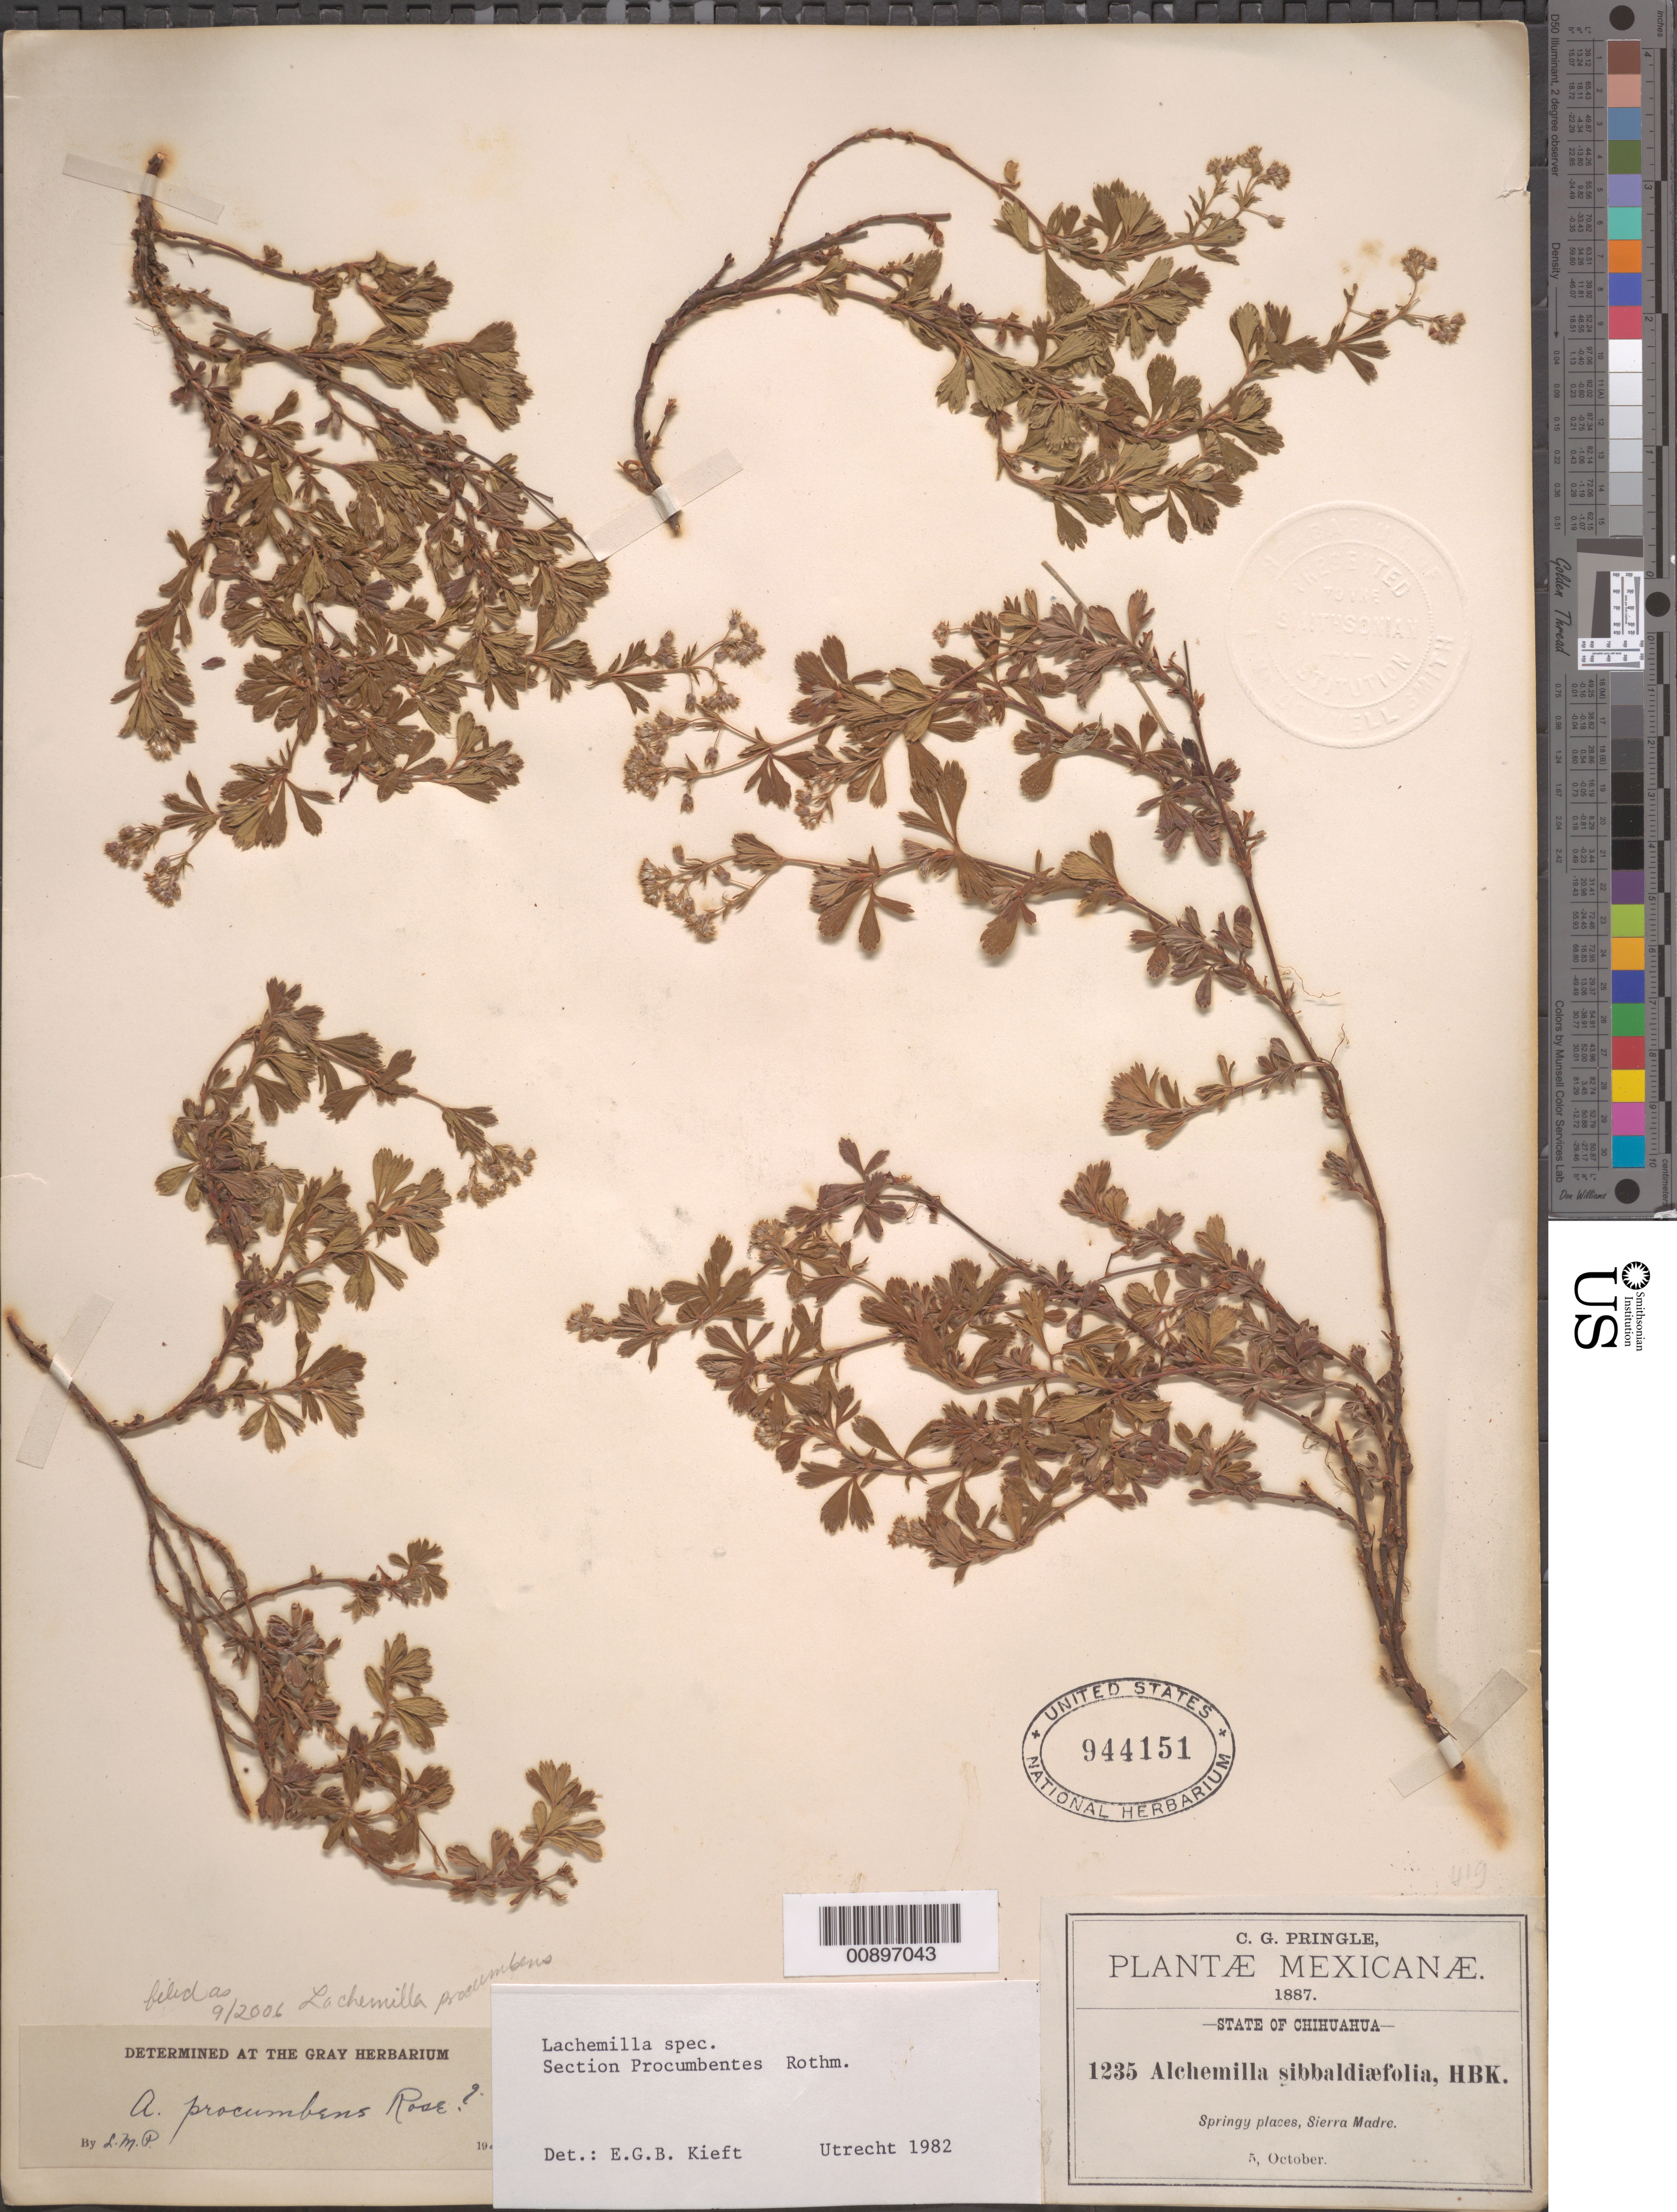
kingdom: Plantae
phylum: Tracheophyta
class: Magnoliopsida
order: Rosales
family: Rosaceae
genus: Lachemilla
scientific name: Lachemilla procumbens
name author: (Rose) Rydb.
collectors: C. G. Pringle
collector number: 1235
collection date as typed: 05 Oct 1887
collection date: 1887-10-05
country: Mexico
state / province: Chihuahua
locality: Sierra Madre, Chihuahua.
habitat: Springy places.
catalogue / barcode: US 944151